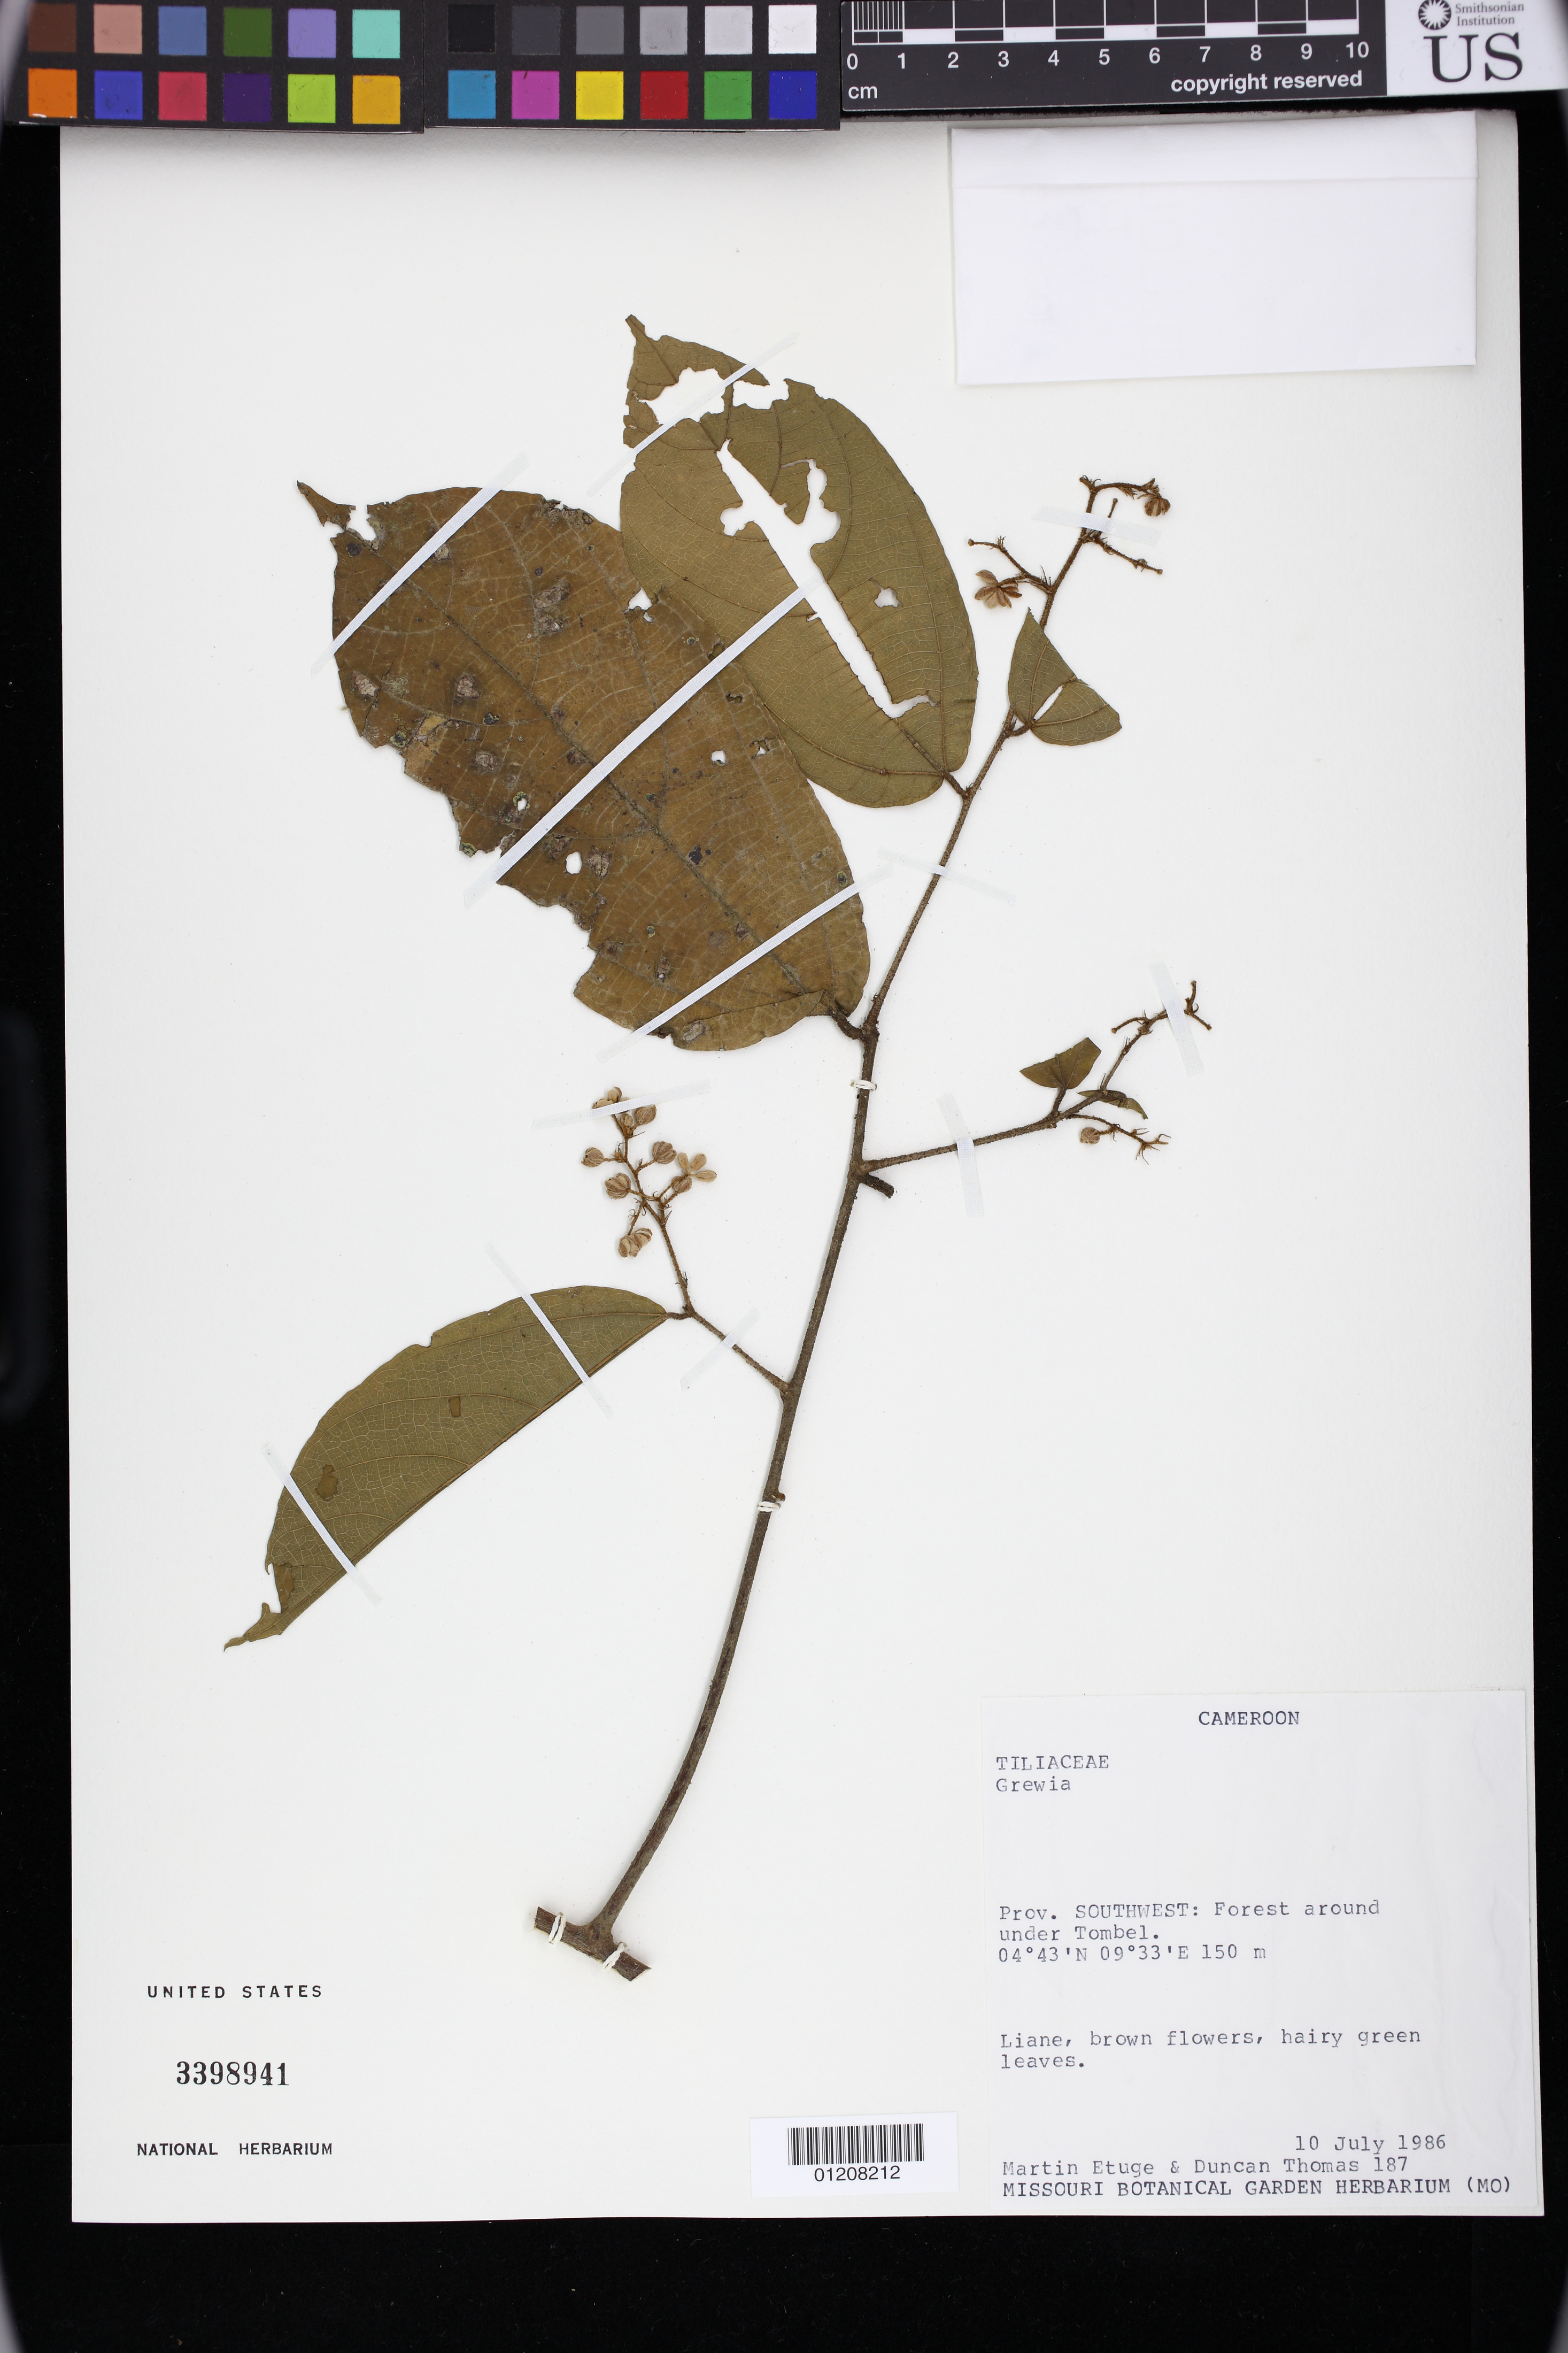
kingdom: Plantae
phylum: Tracheophyta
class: Magnoliopsida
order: Malvales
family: Malvaceae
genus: Microcos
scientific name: Microcos coriacea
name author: (Mast.) Burret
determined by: Dorr, L. J., (BOT), Smithsonian Institution - National Museum of Natural History (UNITED STATES)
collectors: M. Etuge & D. W. Thomas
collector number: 187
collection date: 1986-07-10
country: Cameroon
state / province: Sud-Ouest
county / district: Koupe-Manengouba Department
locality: Forest around under Tombel.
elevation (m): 150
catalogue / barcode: US 3398941